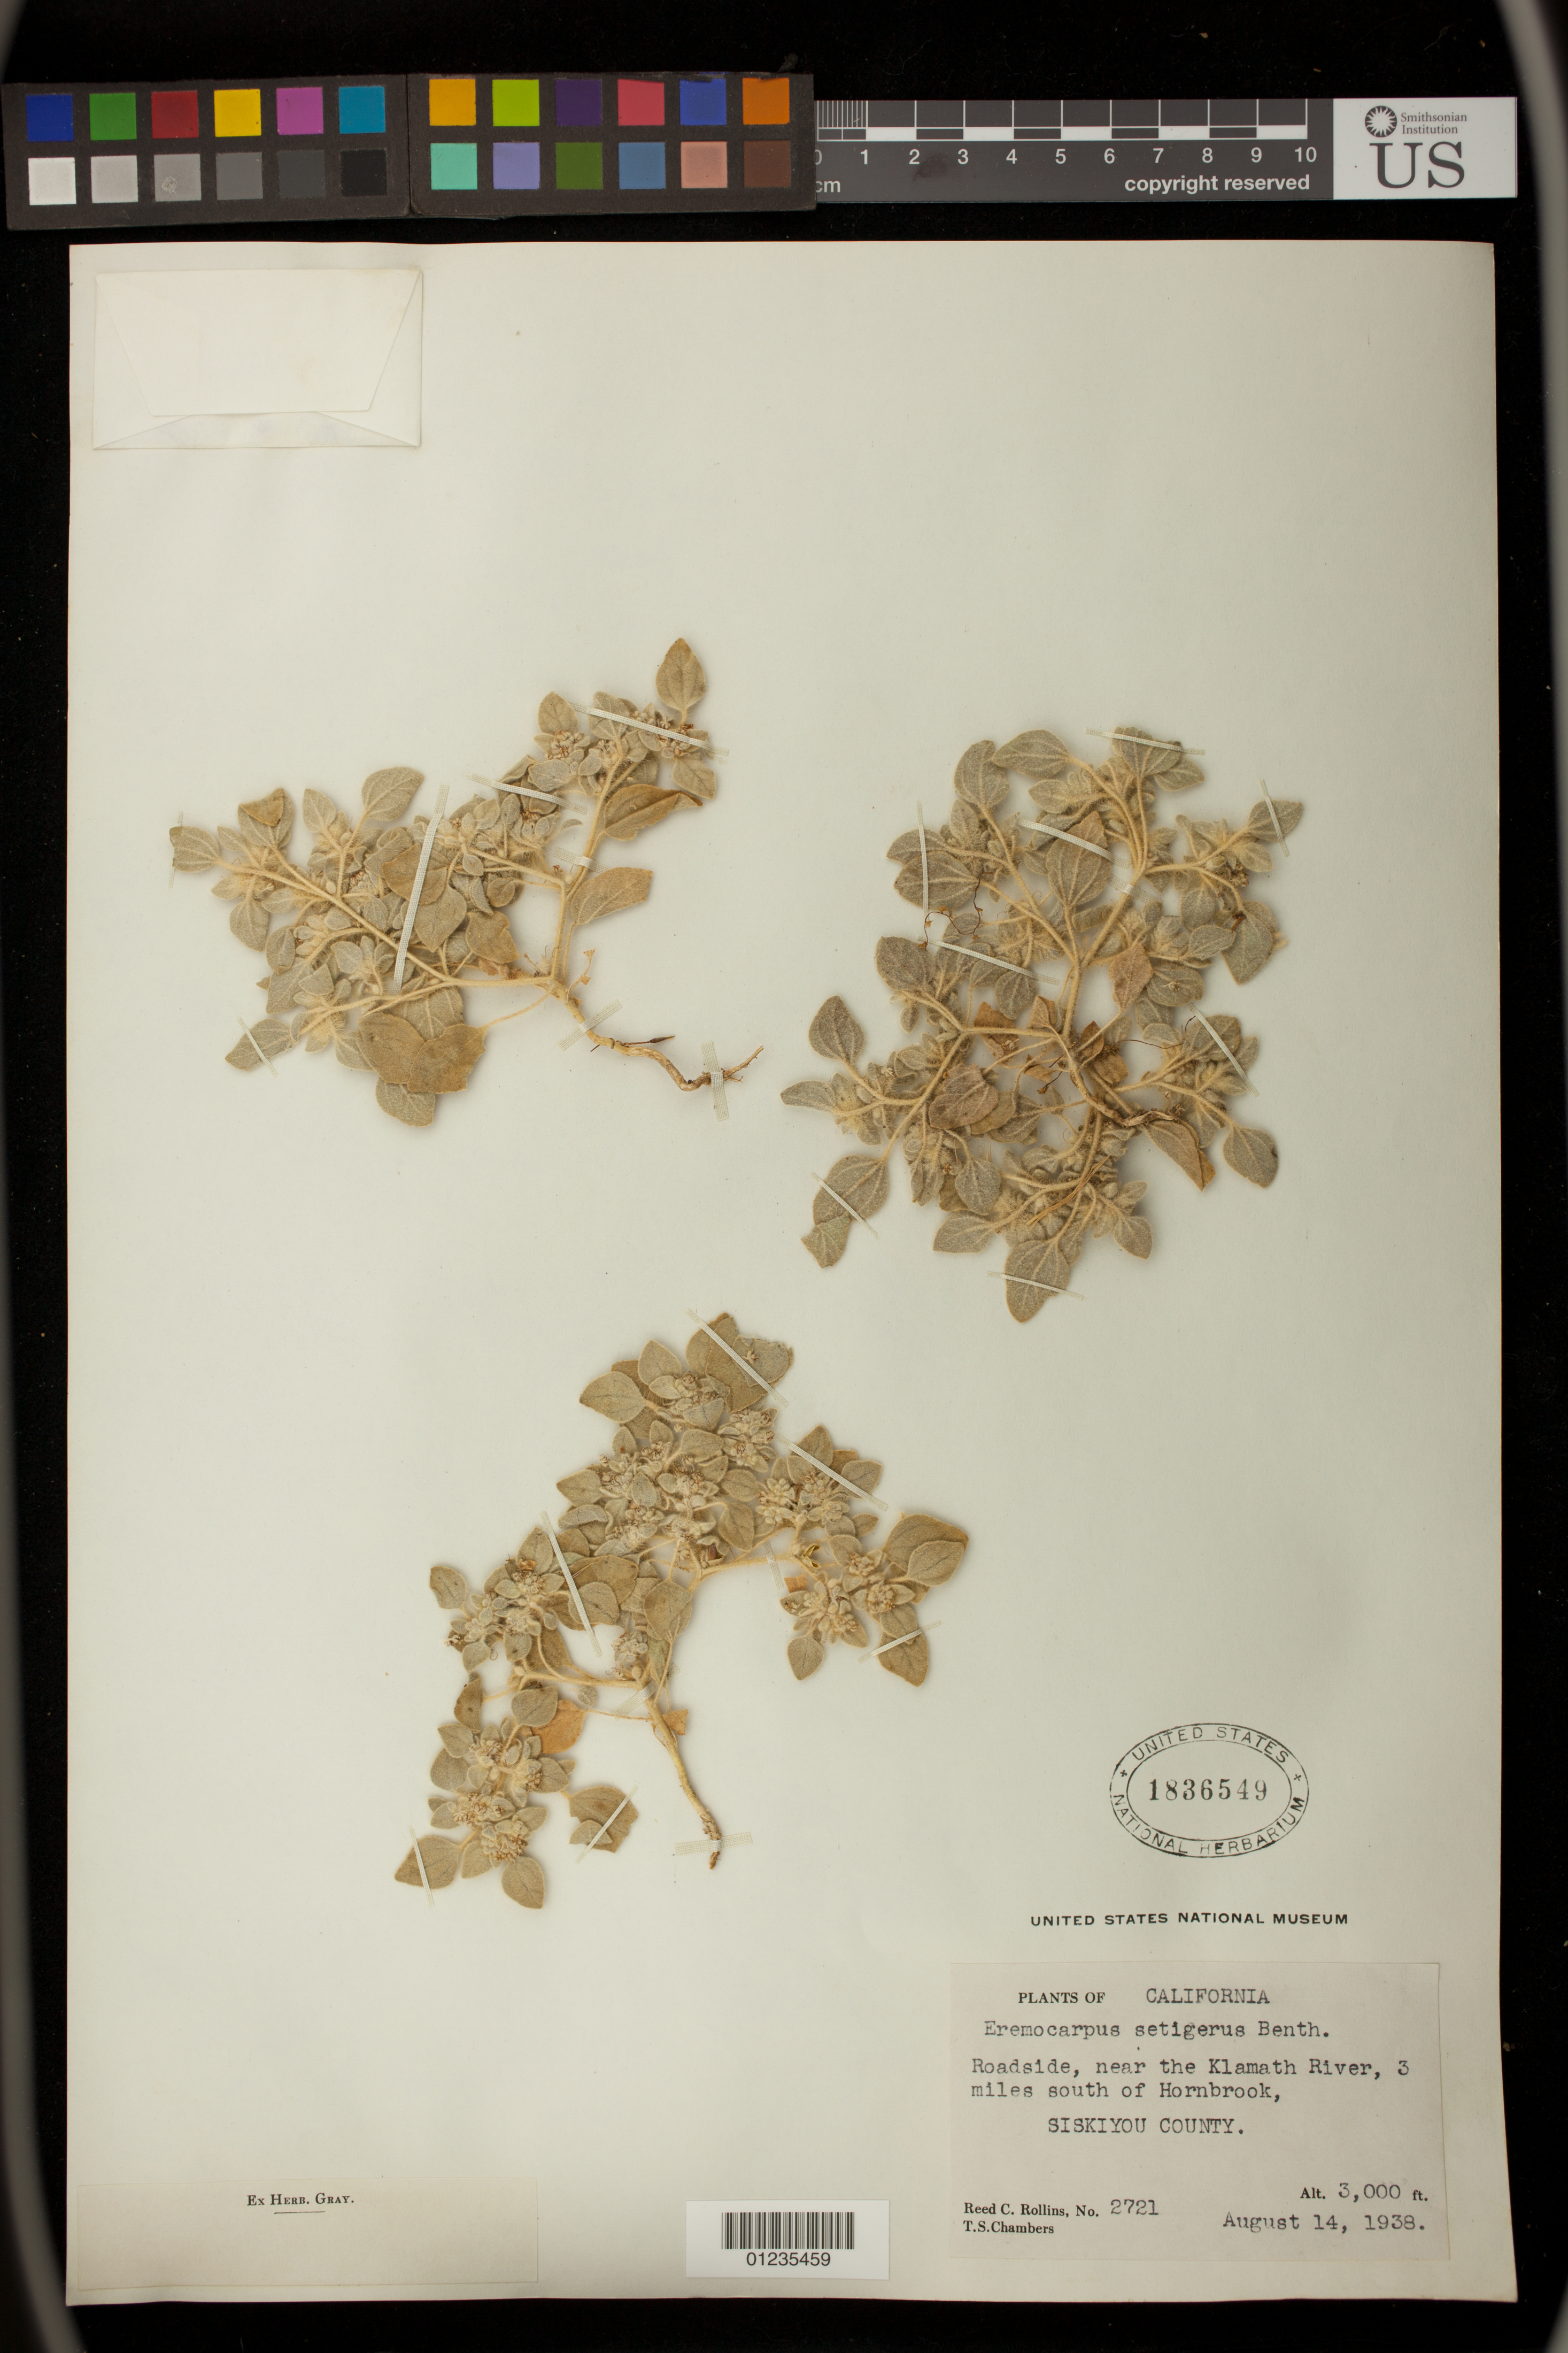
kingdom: Plantae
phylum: Tracheophyta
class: Magnoliopsida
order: Malpighiales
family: Euphorbiaceae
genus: Eremocarpus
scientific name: Eremocarpus setigerus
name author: (Hook.) Benth.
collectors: R. C. Rollins & T. Chambers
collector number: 2721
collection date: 1938-08-14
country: United States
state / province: California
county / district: Siskiyou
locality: Roadside, near the Klamath River, 3 miles south of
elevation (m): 914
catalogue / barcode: US 1836549